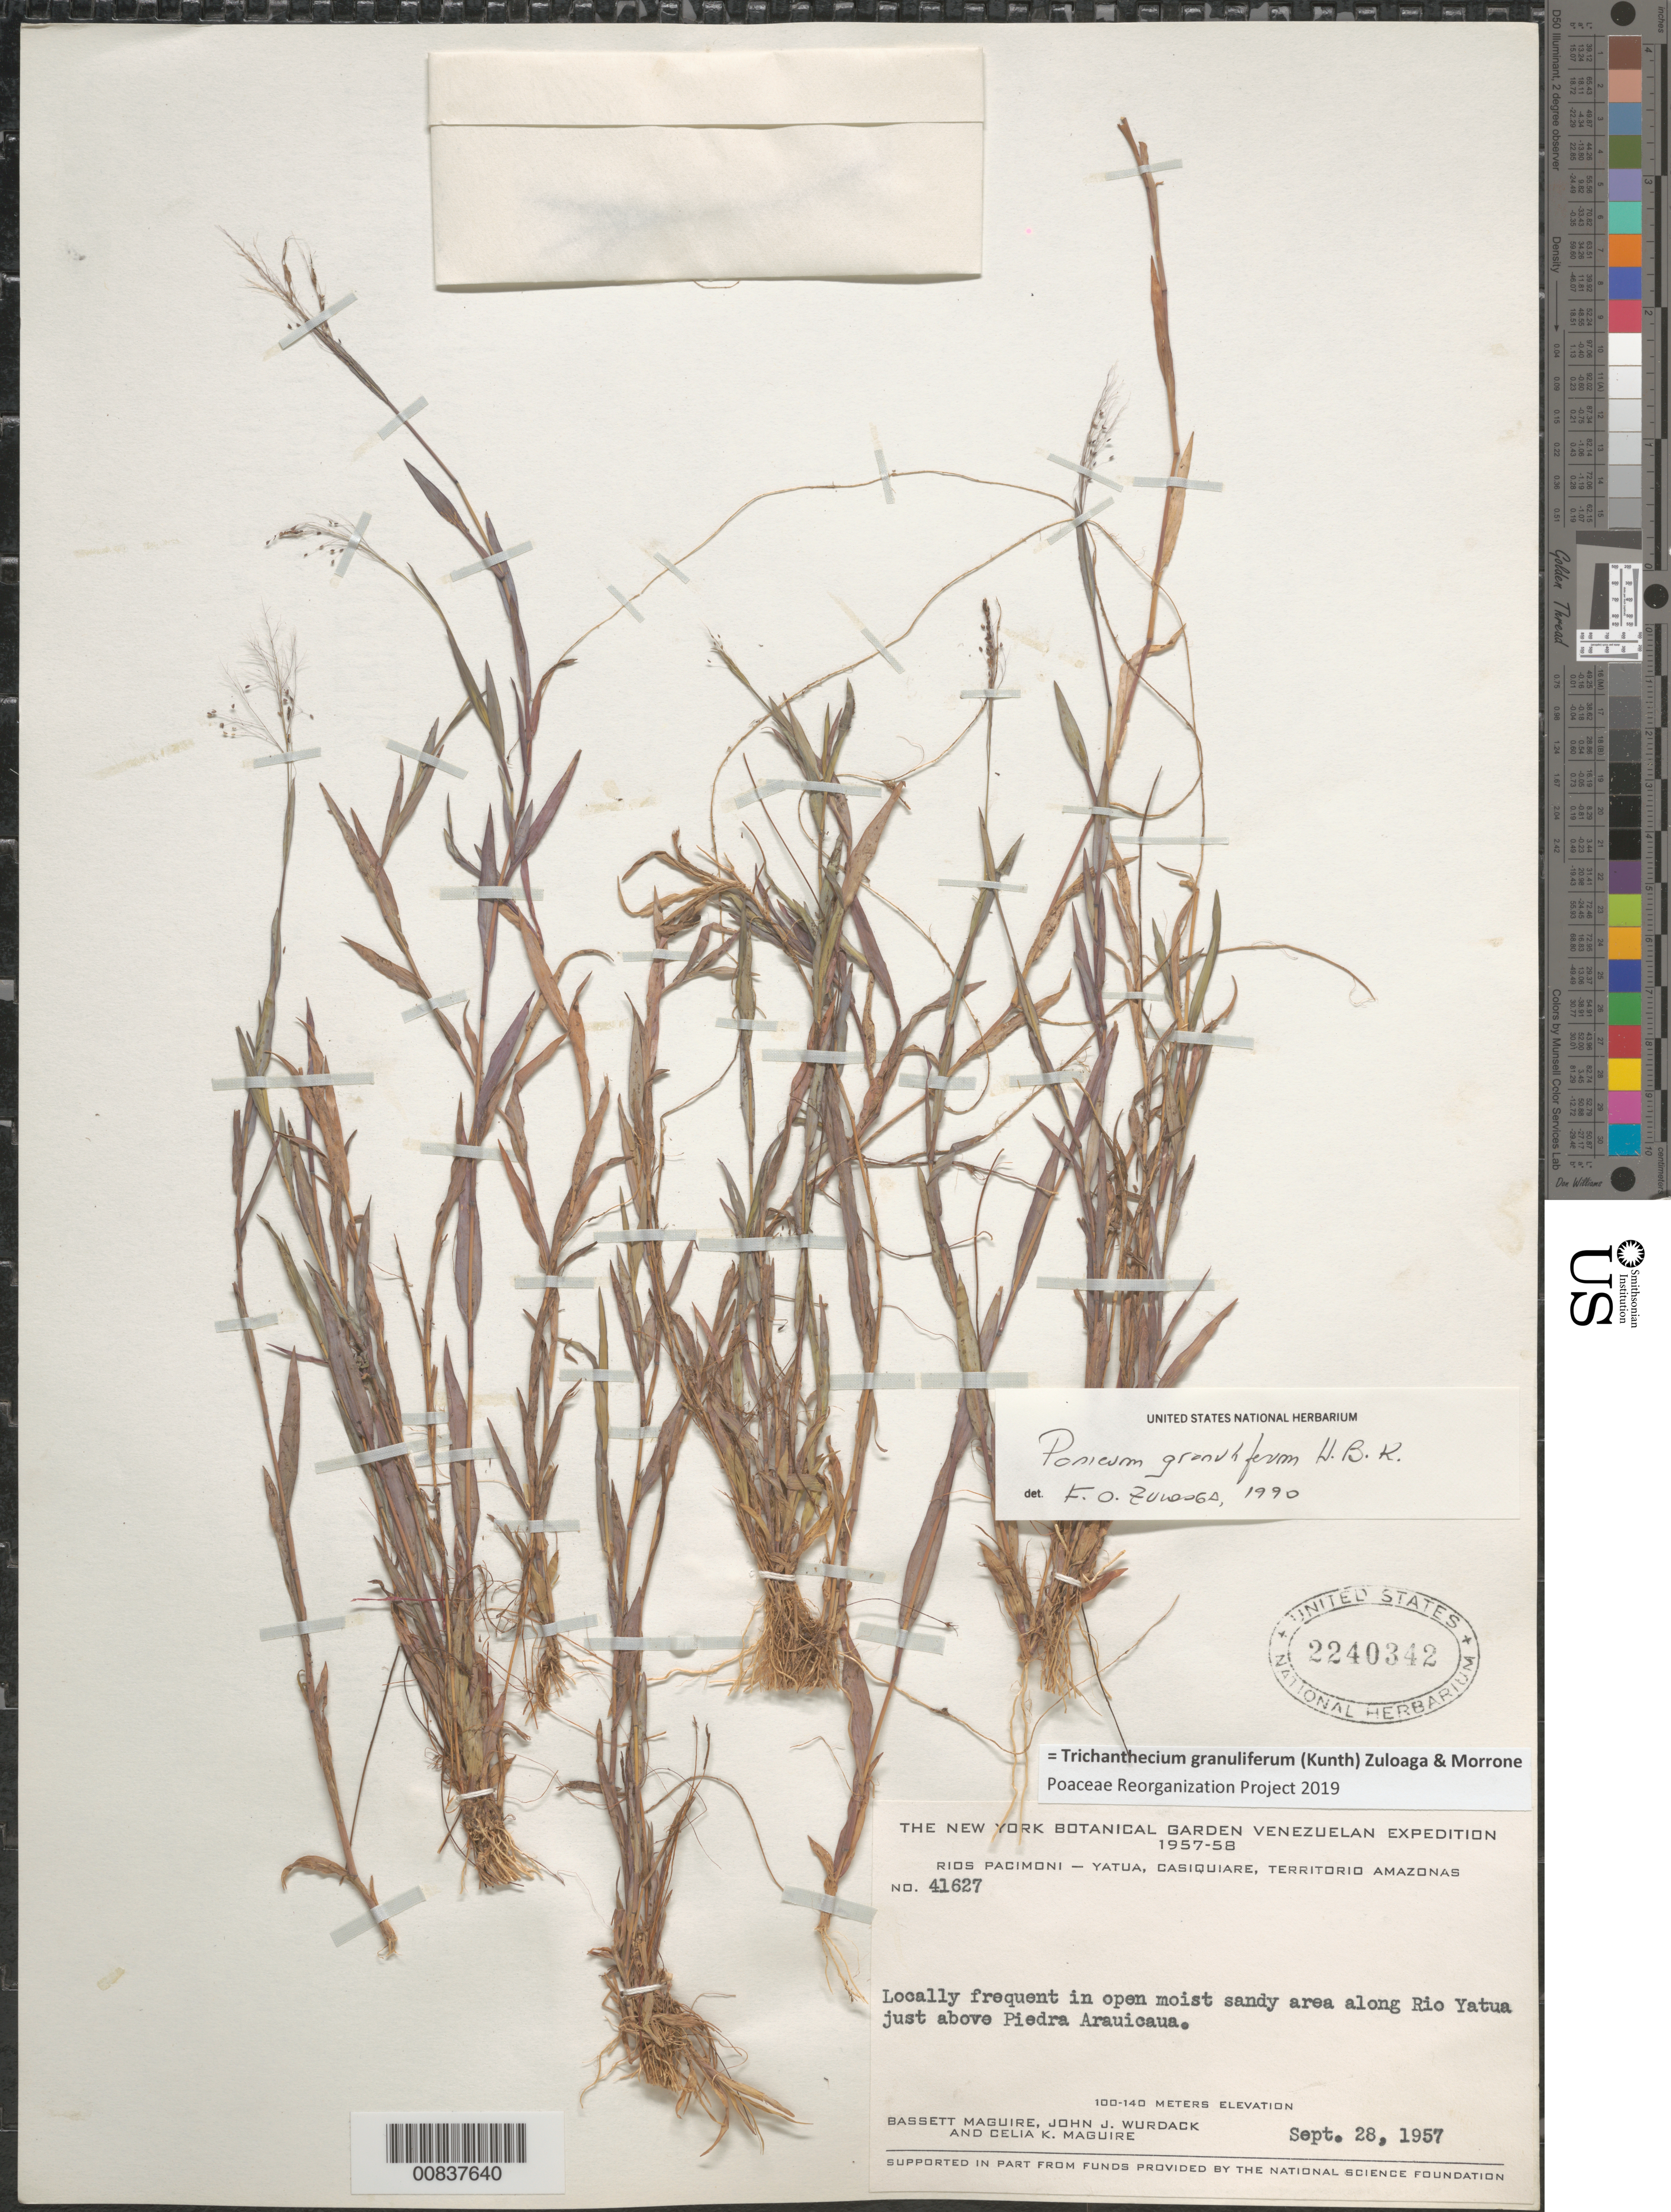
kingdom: Plantae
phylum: Tracheophyta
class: Liliopsida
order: Poales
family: Poaceae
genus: Trichanthecium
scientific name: Trichanthecium granuliferum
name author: (Kunth) Zuloaga & Morrone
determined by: Poaceae Reorganization Project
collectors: B. Maguire, J. J. Wurdack & C. K. Maguire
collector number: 41627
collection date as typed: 28-Sep-57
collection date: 1957-09-28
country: Venezuela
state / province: Amazonas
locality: Río Pacimoni, Río Yatua, just above Piedra Arauicaua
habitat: Open moist sandy area along river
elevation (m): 100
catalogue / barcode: US 2240342